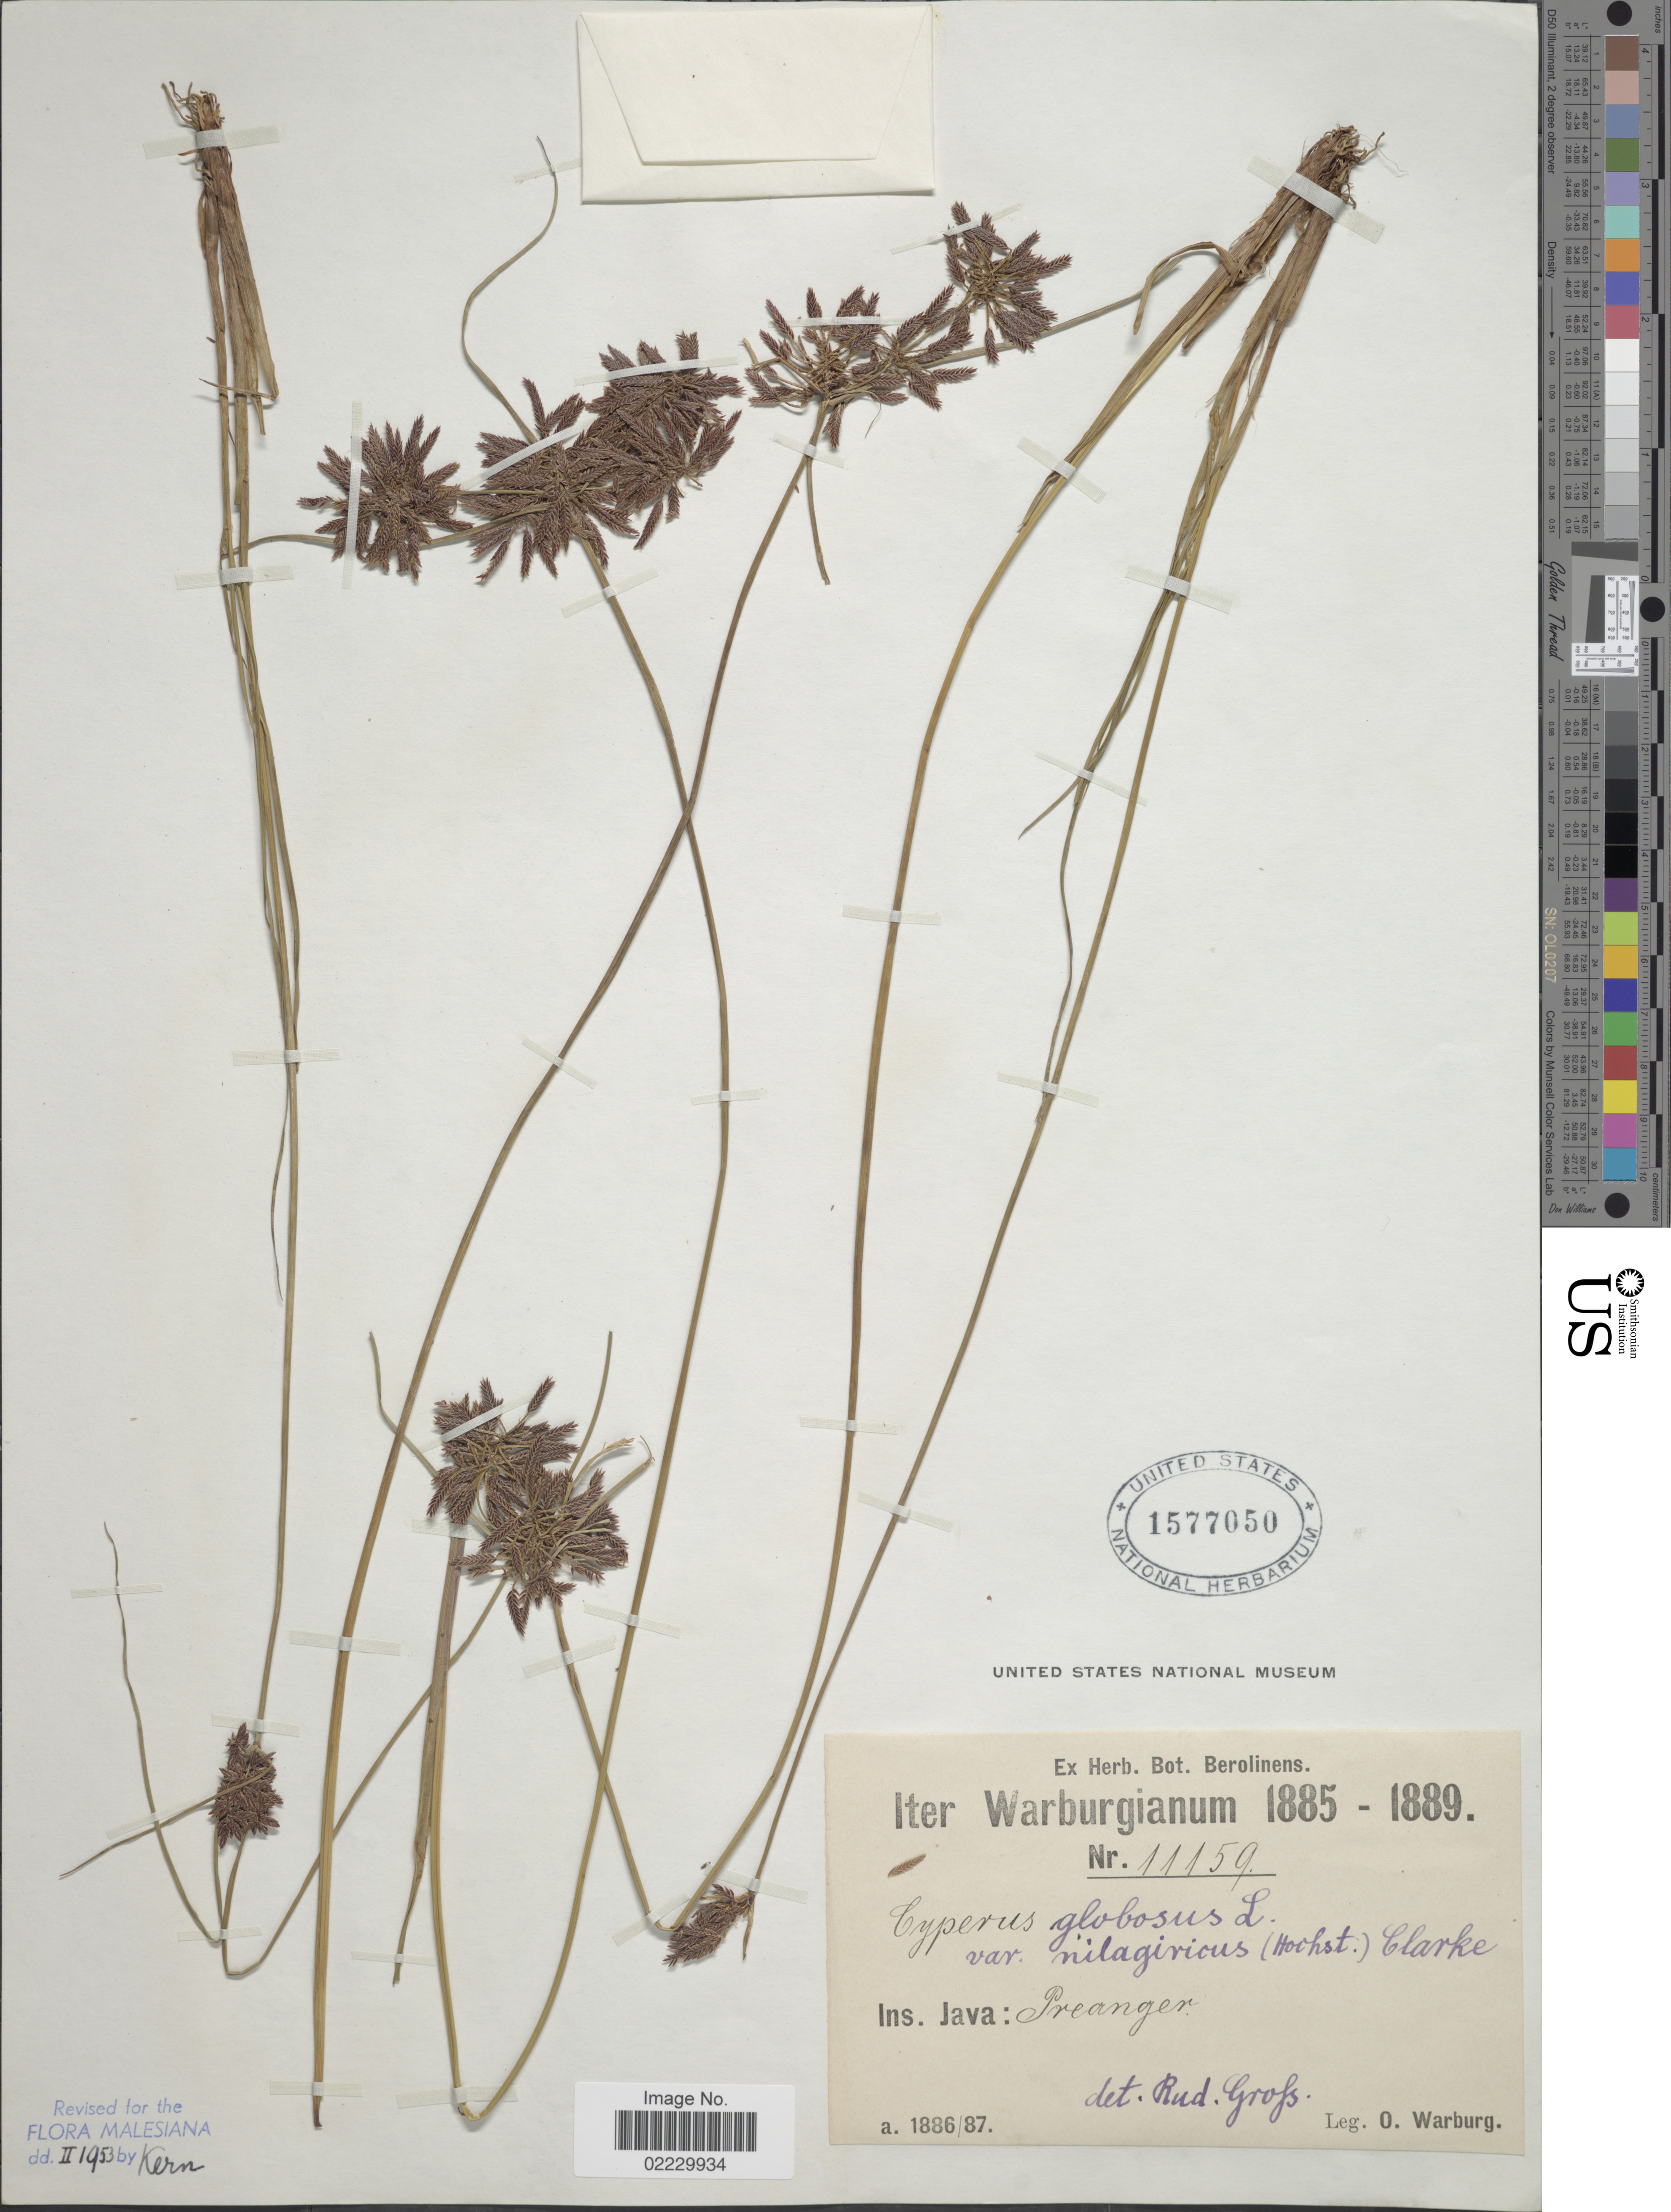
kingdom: Plantae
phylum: Tracheophyta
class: Liliopsida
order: Poales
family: Cyperaceae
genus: Cyperus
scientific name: Cyperus flavidus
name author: Retz.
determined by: Strong, Mark T., (BOT), Smithsonian Institution - National Museum of Natural History (UNITED STATES)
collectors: O. Warburg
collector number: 11159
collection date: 1886/1887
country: Indonesia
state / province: Java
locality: Preanger.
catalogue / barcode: US 1577050